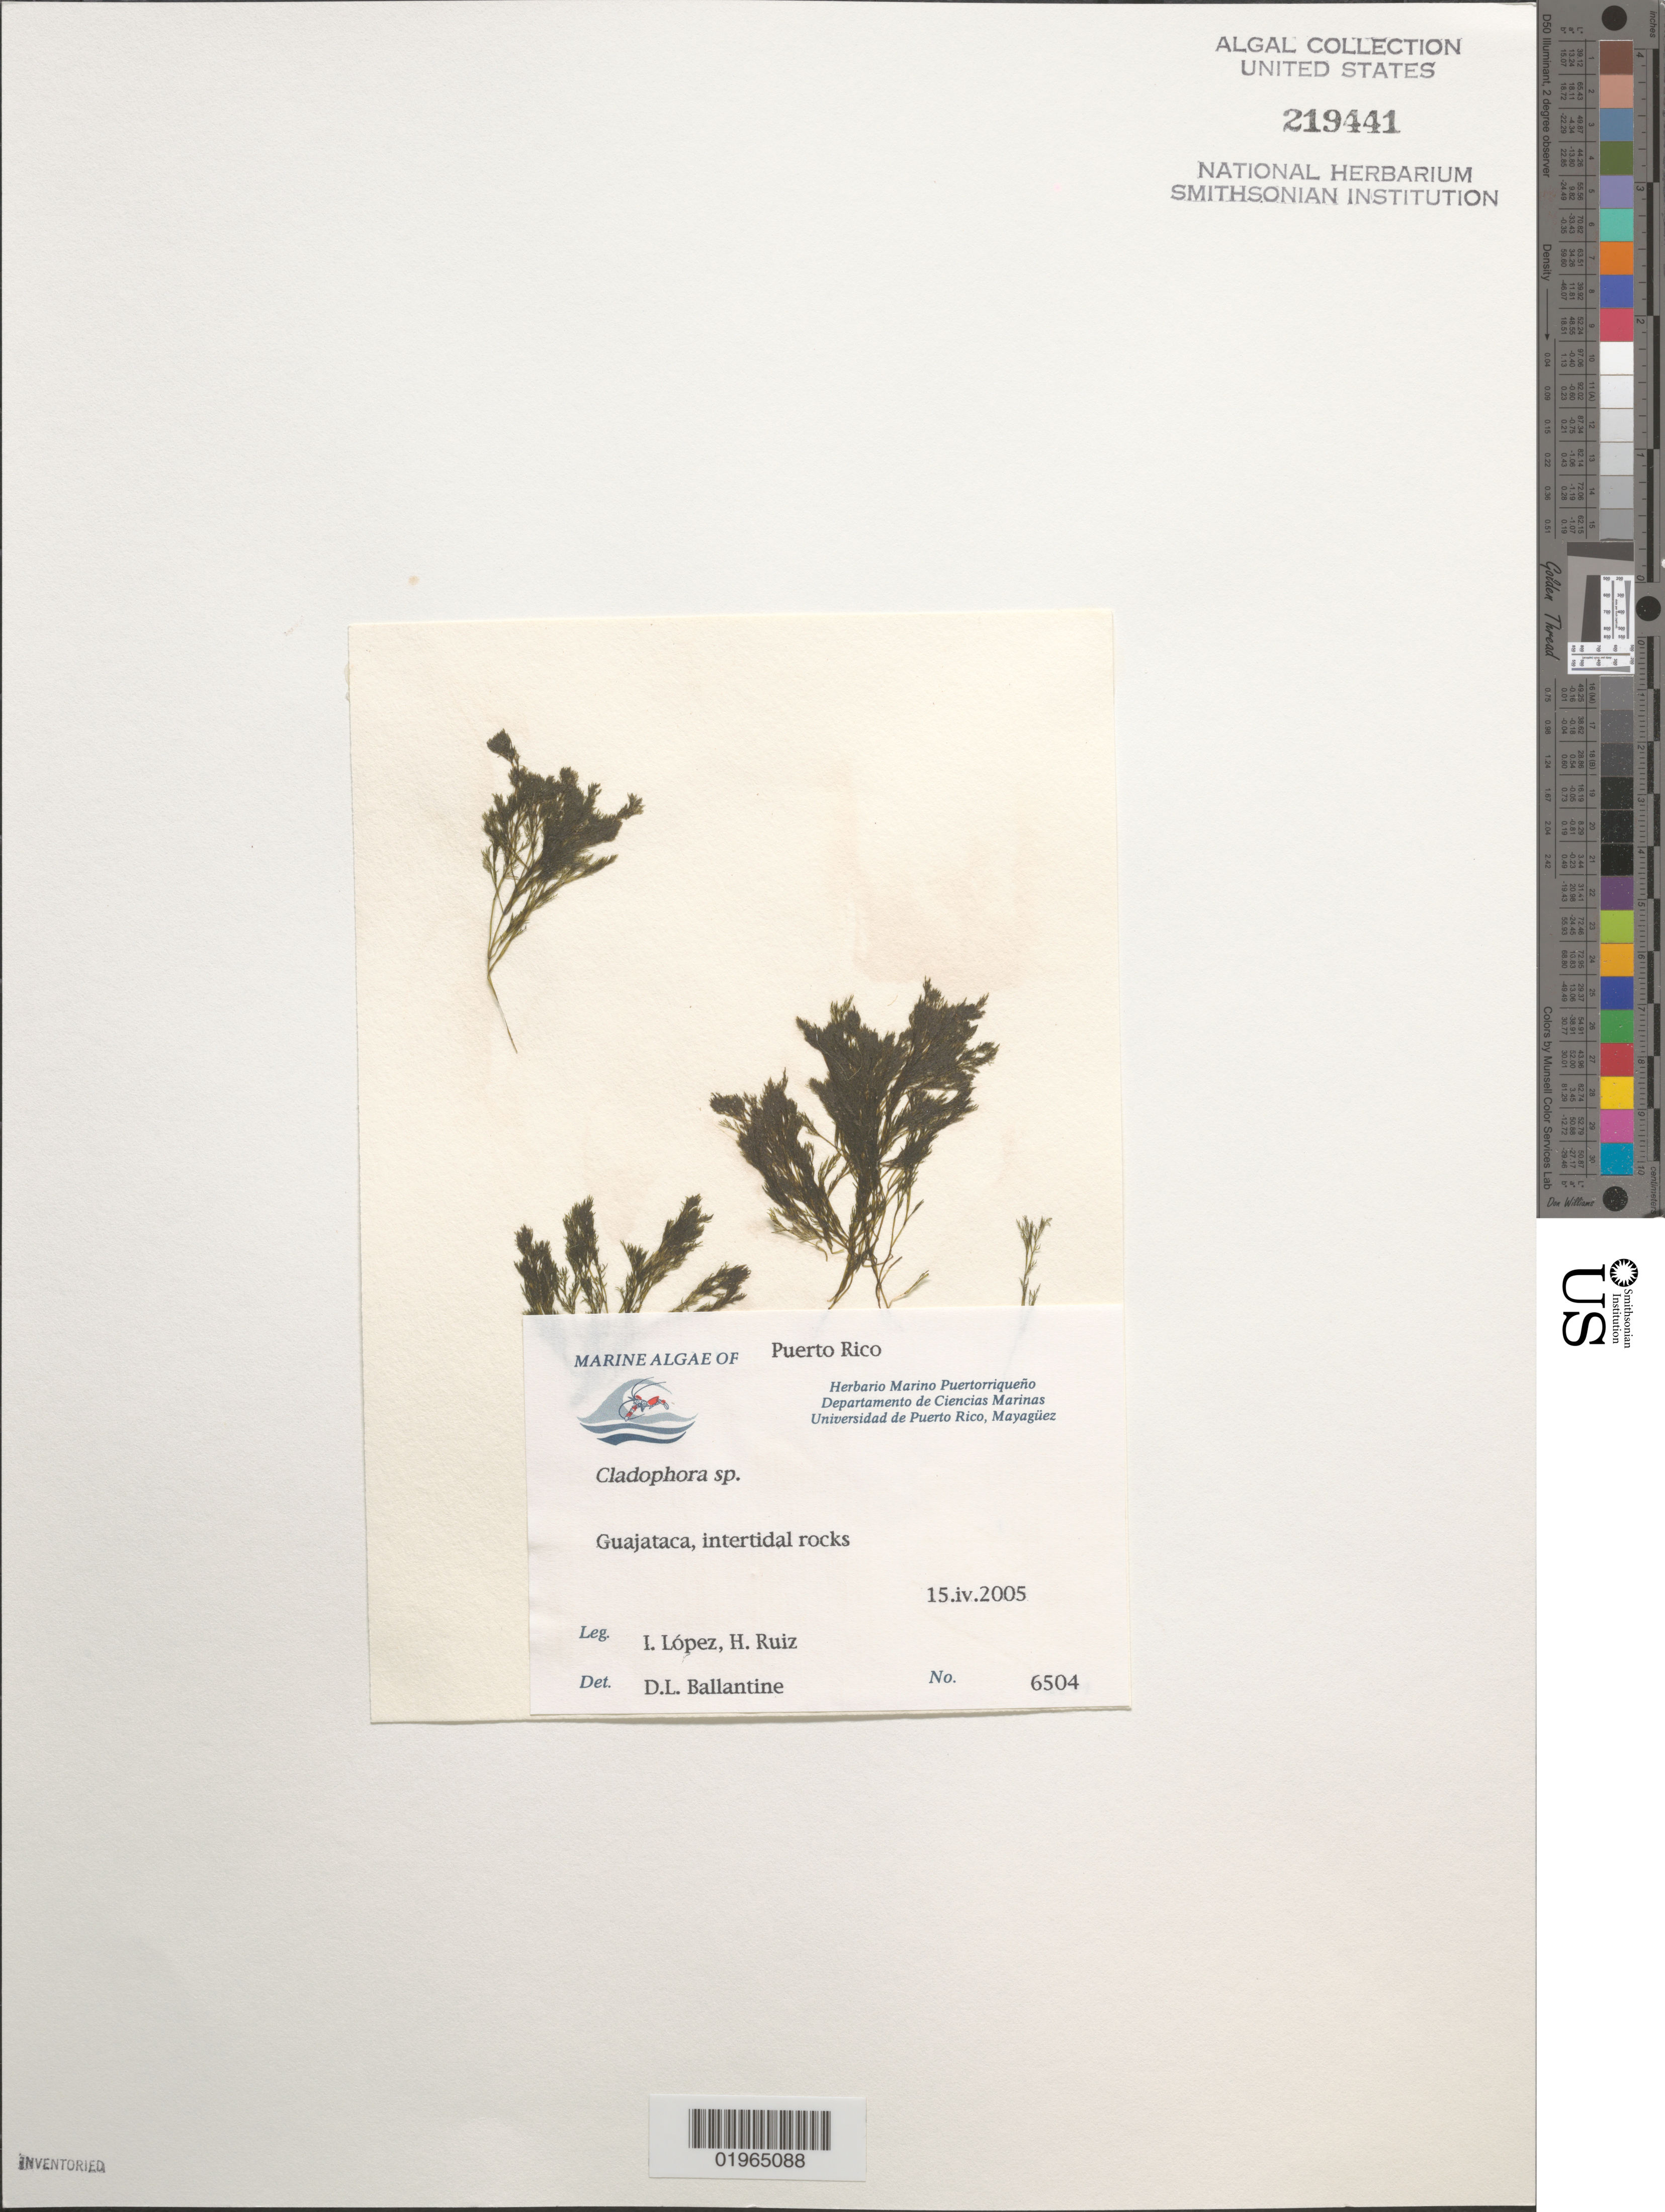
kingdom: Plantae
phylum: Chlorophyta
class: Ulvophyceae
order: Cladophorales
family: Cladophoraceae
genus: Cladophora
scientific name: Cladophora sp.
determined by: Ballantine, D. L.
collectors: I. Lopez & H. Ruiz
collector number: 6504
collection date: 2005-04-15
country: Puerto Rico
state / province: Guajataca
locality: Intertidal rocks.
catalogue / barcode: US 219441